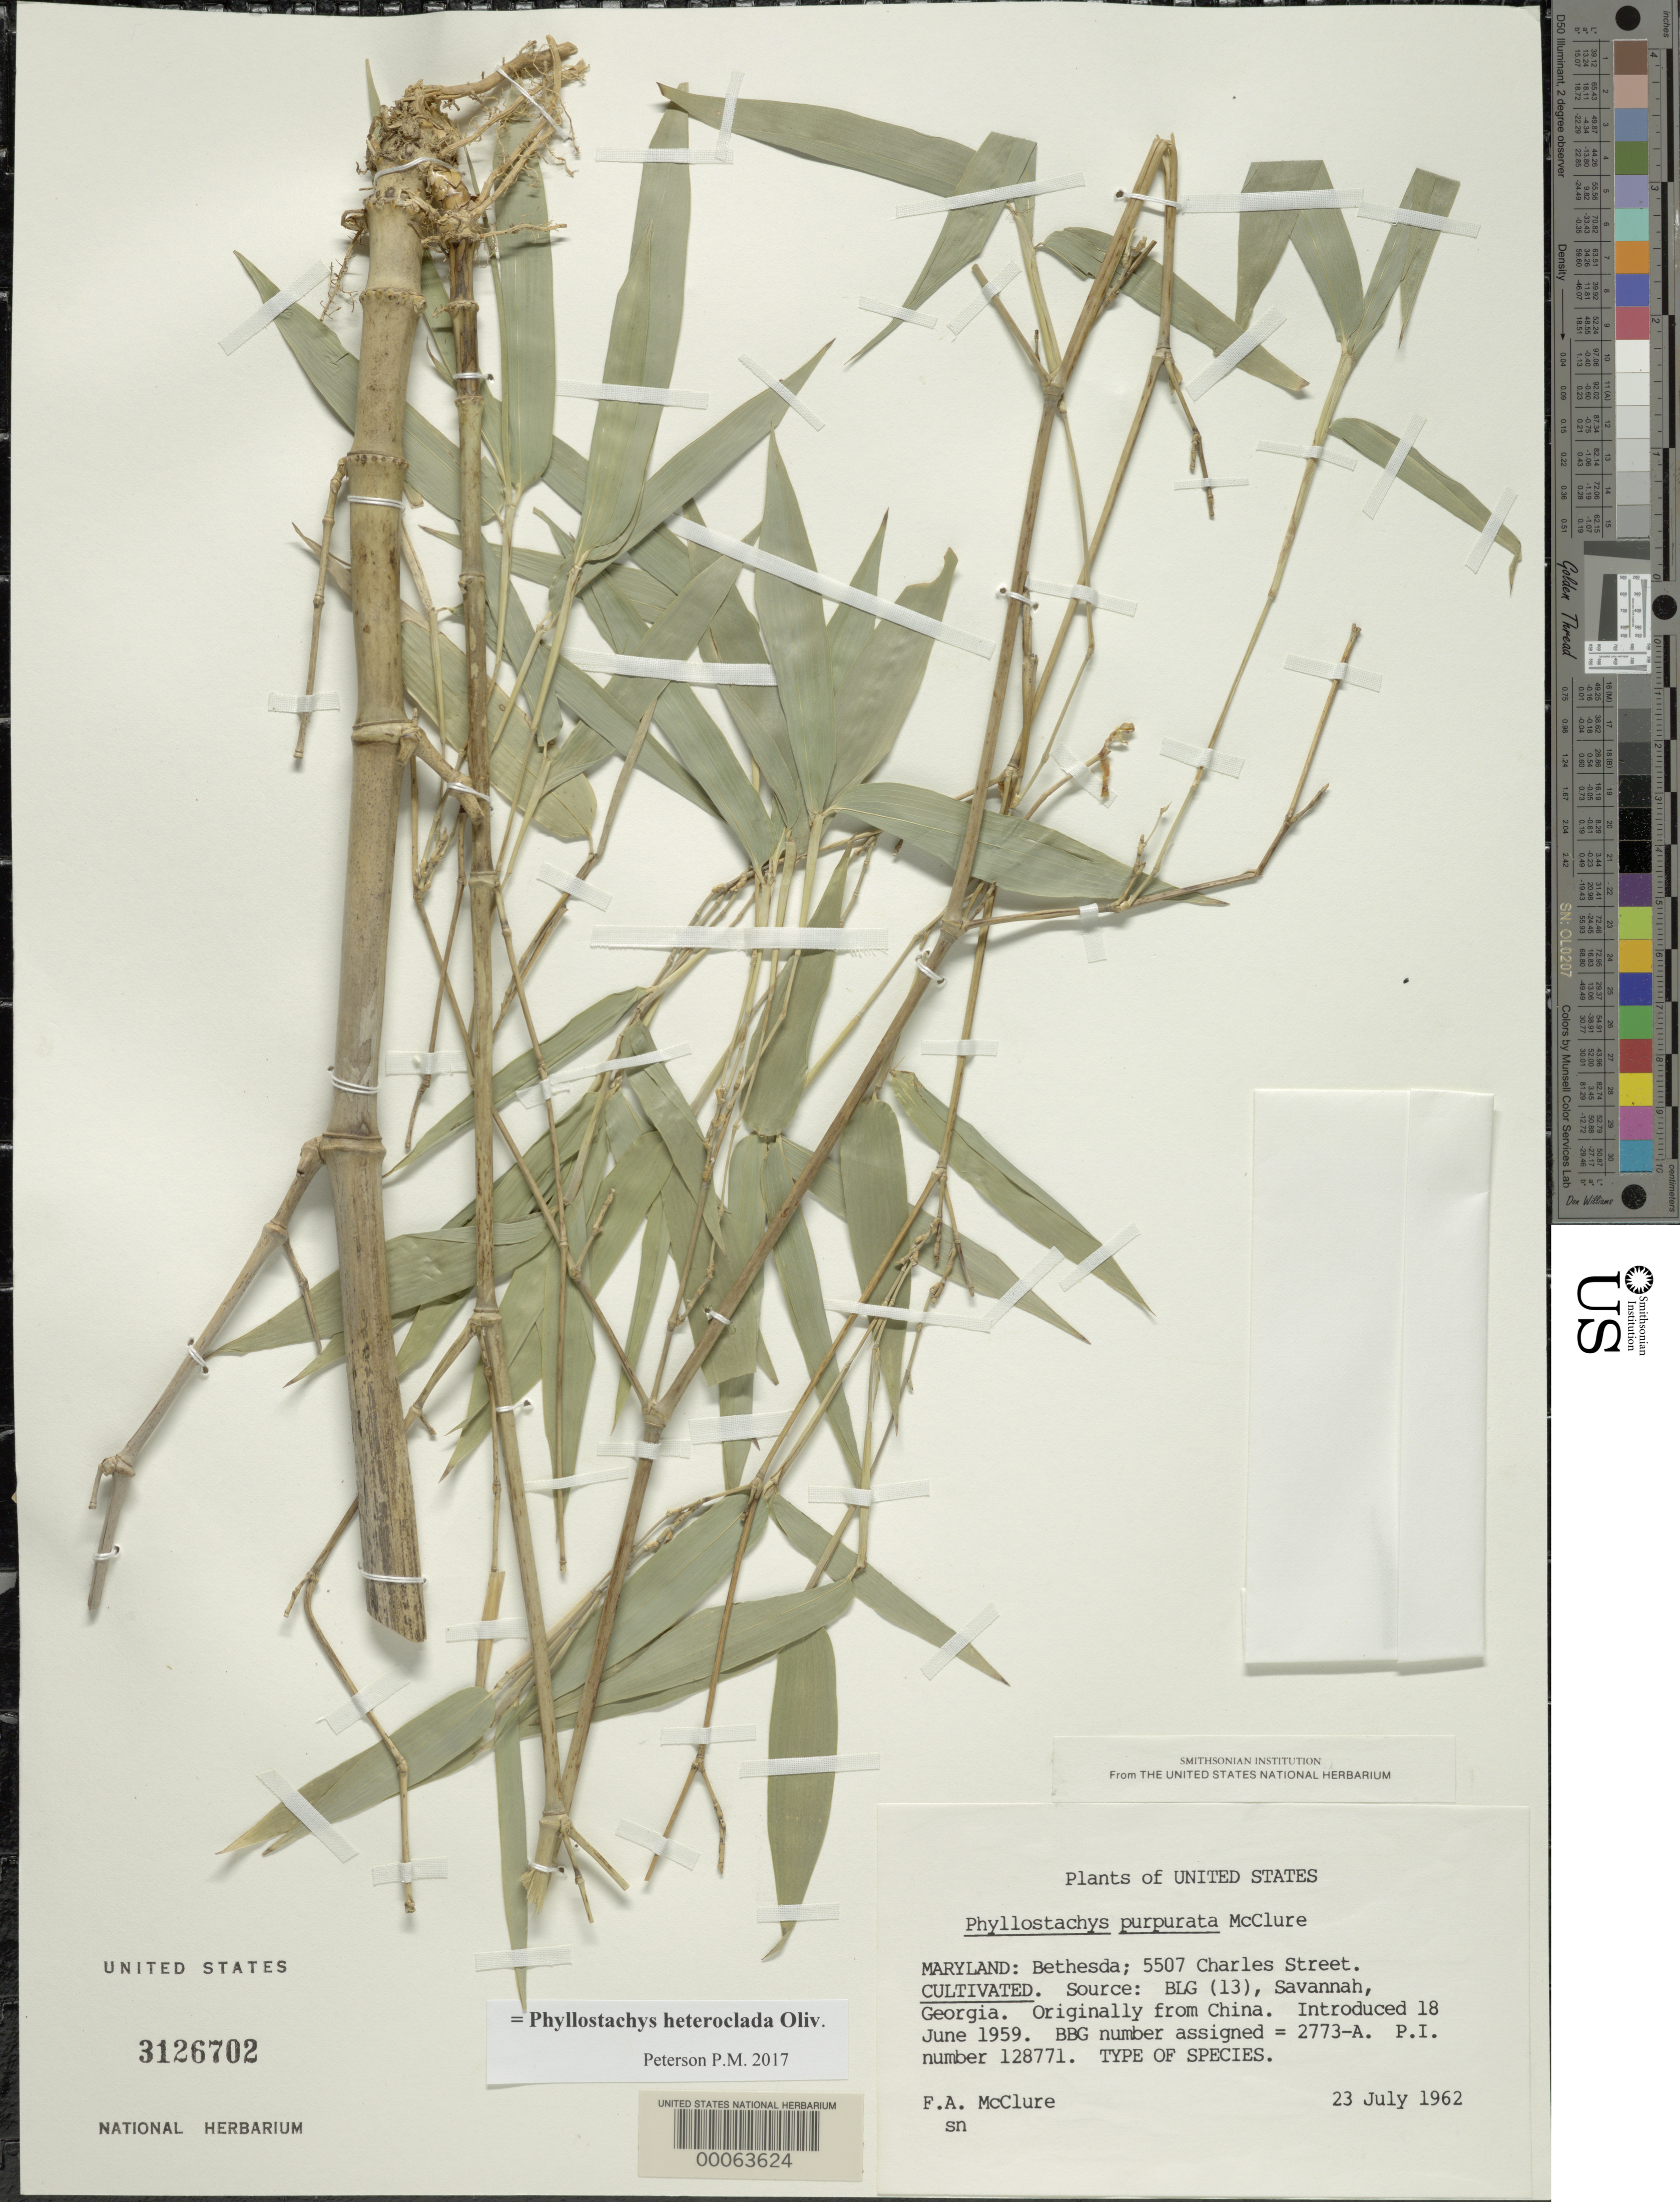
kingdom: Plantae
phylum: Tracheophyta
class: Liliopsida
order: Poales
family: Poaceae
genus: Phyllostachys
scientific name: Phyllostachys heteroclada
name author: Oliv.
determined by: Poaceae Reorganization Project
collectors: F. A. McClure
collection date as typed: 23 Jul 1962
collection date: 1962-07-23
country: United States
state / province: Maryland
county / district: Montgomery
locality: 5507 Charles Street, Bethesda (McClure's garden)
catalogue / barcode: US 3126702